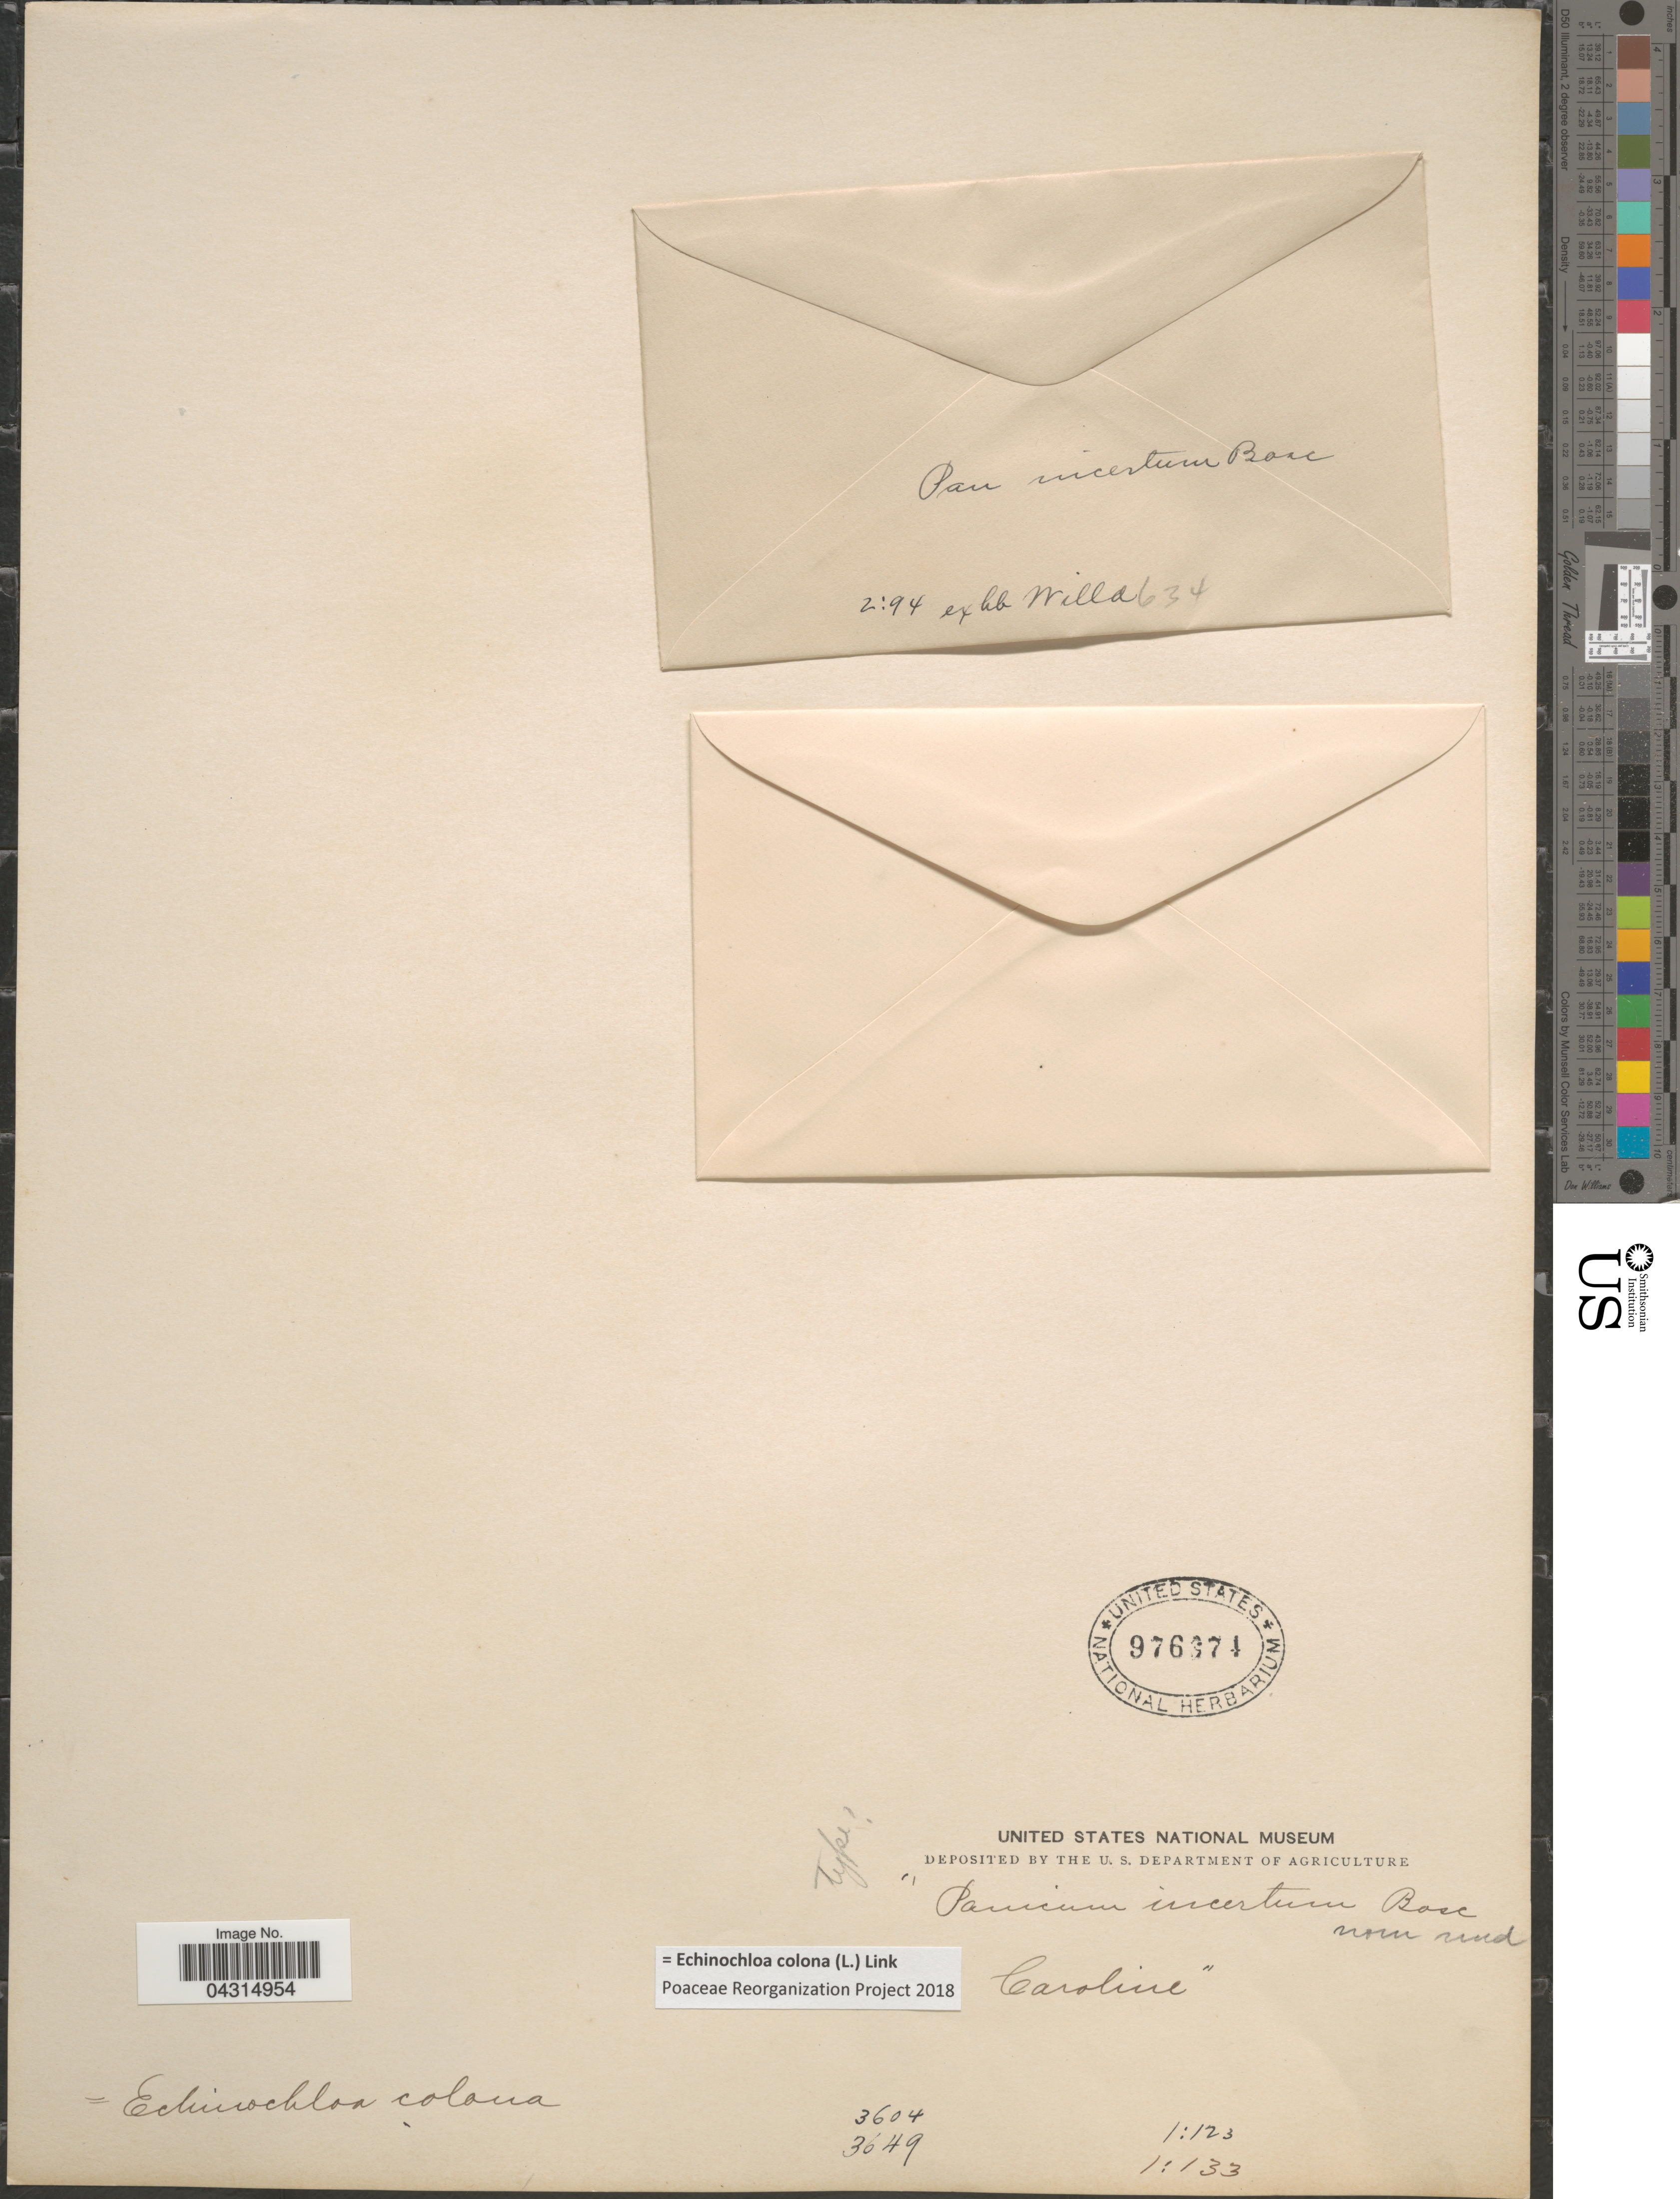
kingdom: Plantae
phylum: Tracheophyta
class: Liliopsida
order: Poales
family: Poaceae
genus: Echinochloa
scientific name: Echinochloa colona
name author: (L.) Link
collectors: Ex herb. Willd.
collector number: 634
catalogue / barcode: US 976374